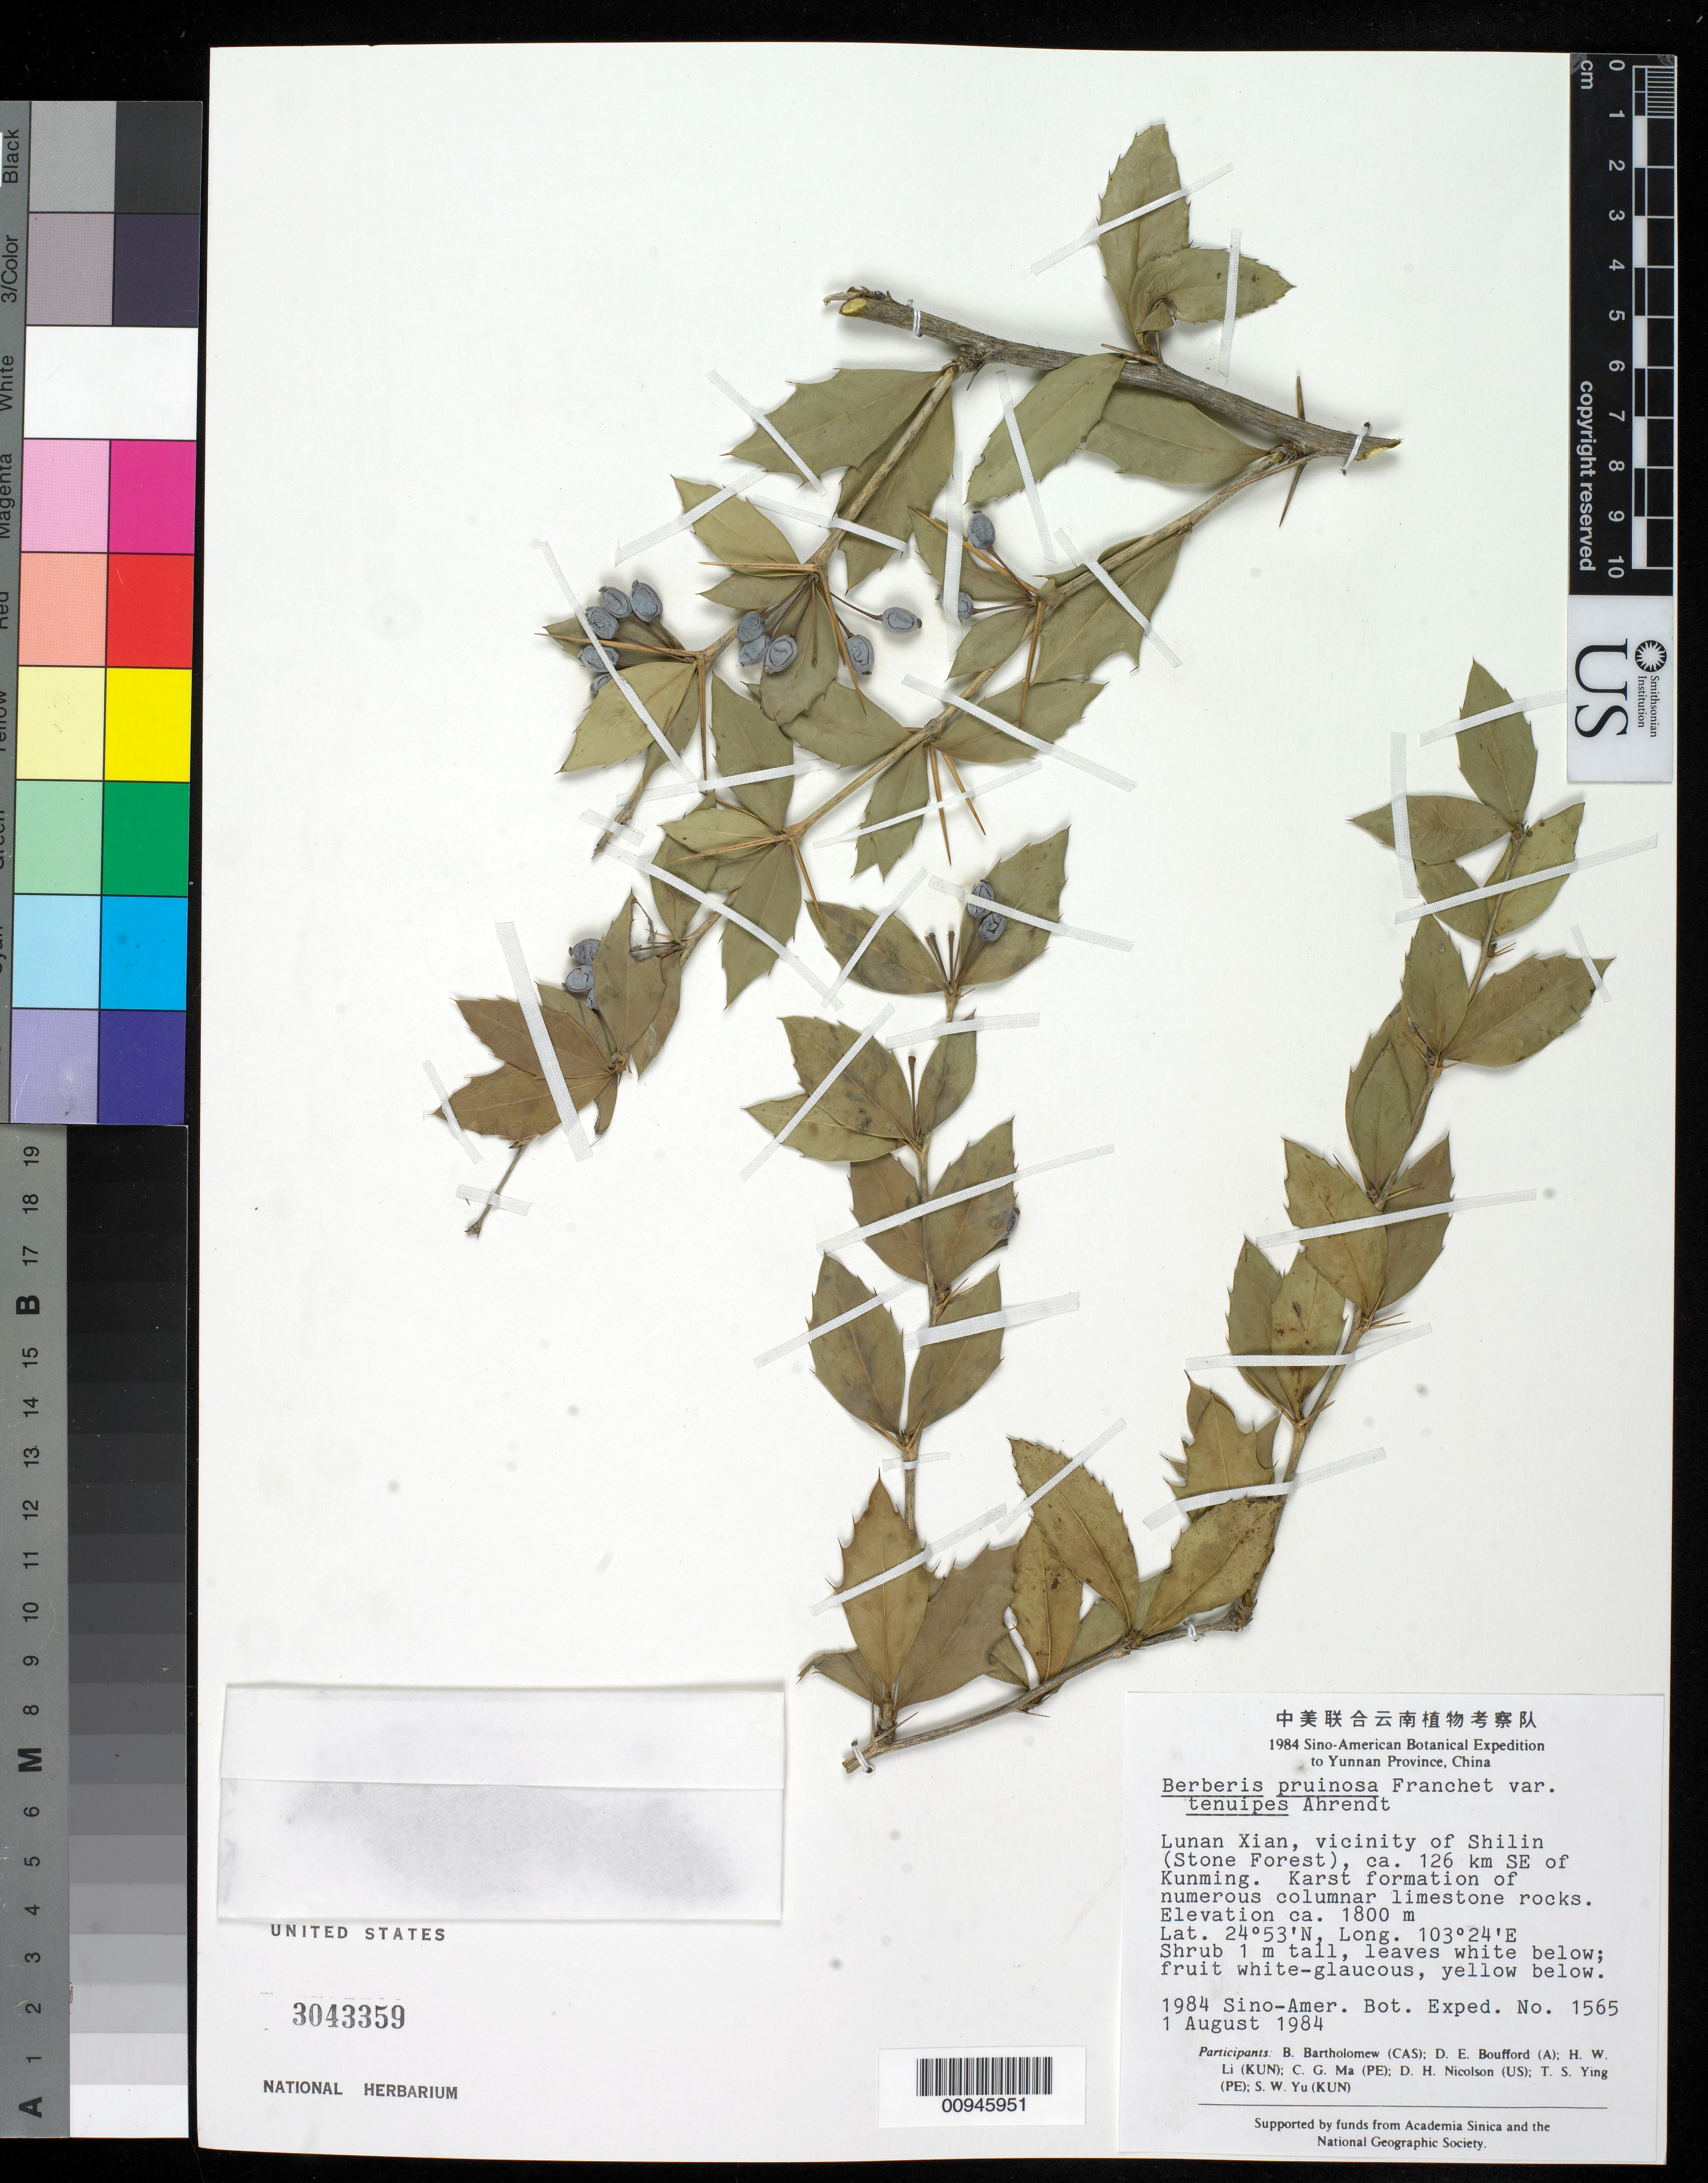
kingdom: Plantae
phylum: Tracheophyta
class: Magnoliopsida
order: Ranunculales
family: Berberidaceae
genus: Berberis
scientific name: Berberis pruinosa var. tenuipes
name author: Ahrendt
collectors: B. Bartholomew, D. E. Boufford, H. W. Li, C. Ma, D. H. Nicolson, T. Ying & S. Yu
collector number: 1565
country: China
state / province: Yunnan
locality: Lunan Xian, vicinity of Shilin (Stone Forest), SE oif Kunming.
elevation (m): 1800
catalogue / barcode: US 3043359